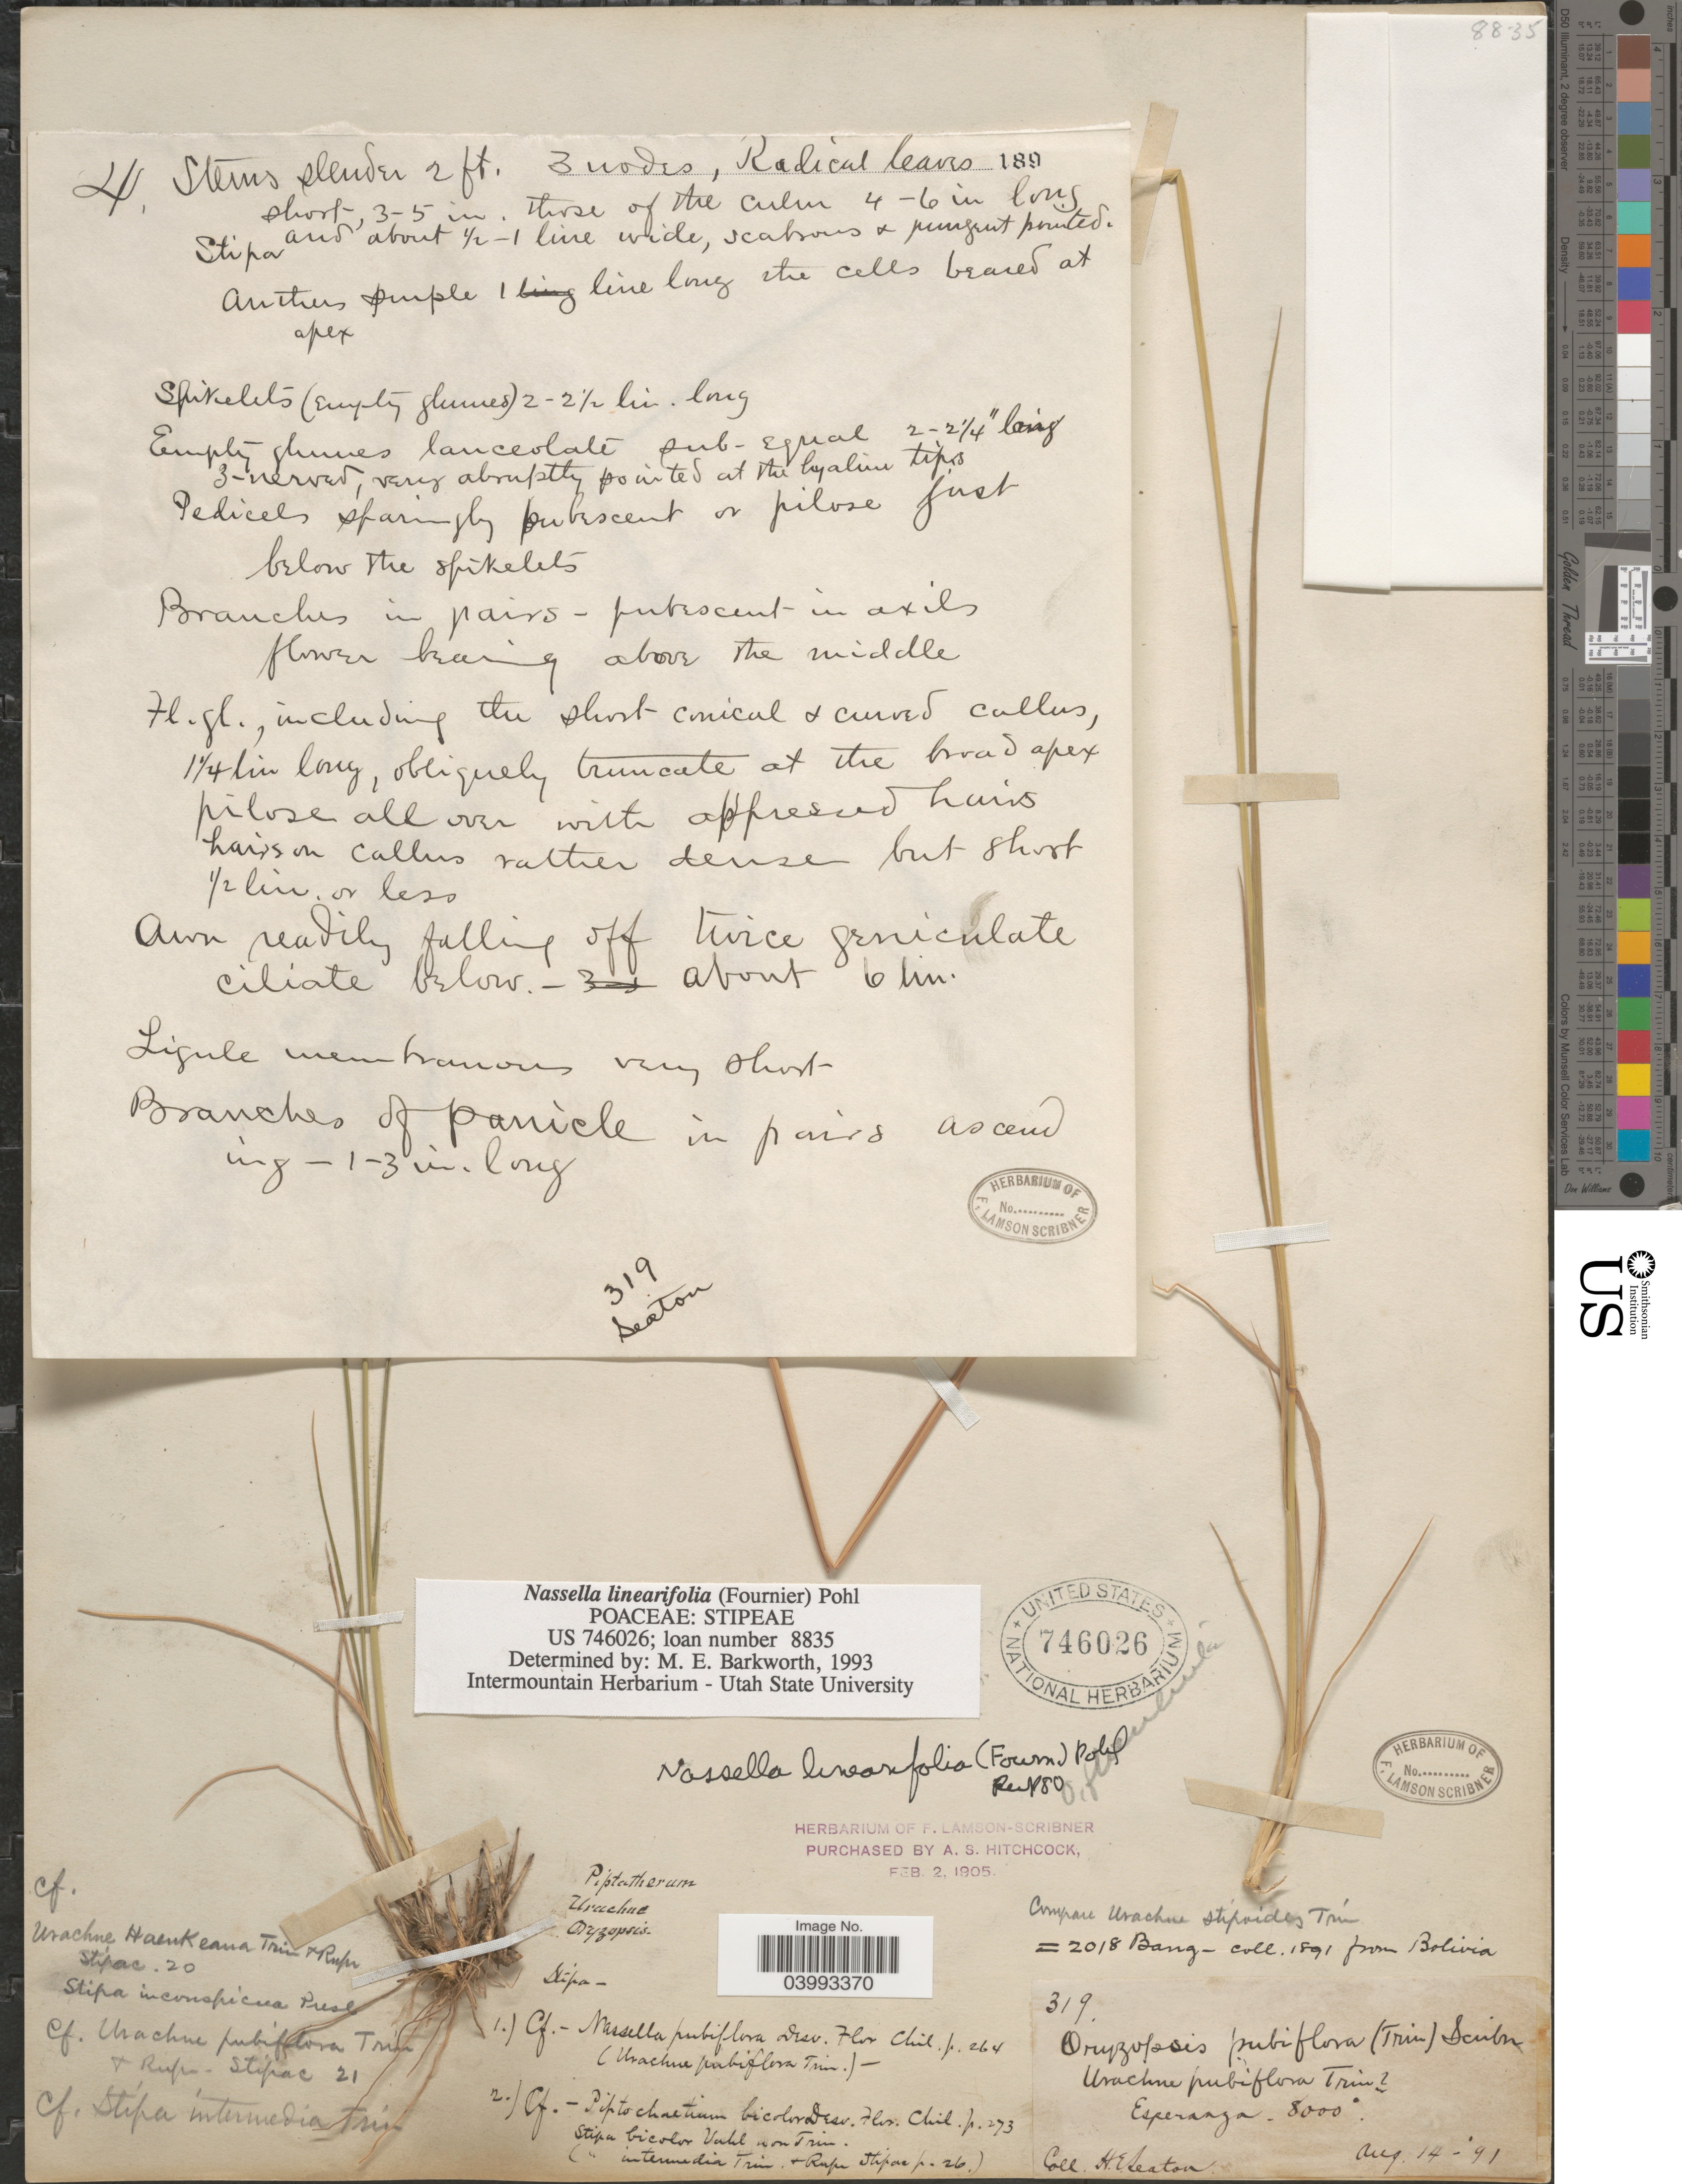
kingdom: Plantae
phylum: Tracheophyta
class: Liliopsida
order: Poales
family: Poaceae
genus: Nassella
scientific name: Nassella linearifolia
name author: (E. Fourn.) R.W. Pohl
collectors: H. Seaton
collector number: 319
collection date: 1891-08-14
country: Bolivia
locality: Esperanza.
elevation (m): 2438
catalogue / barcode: US 746026